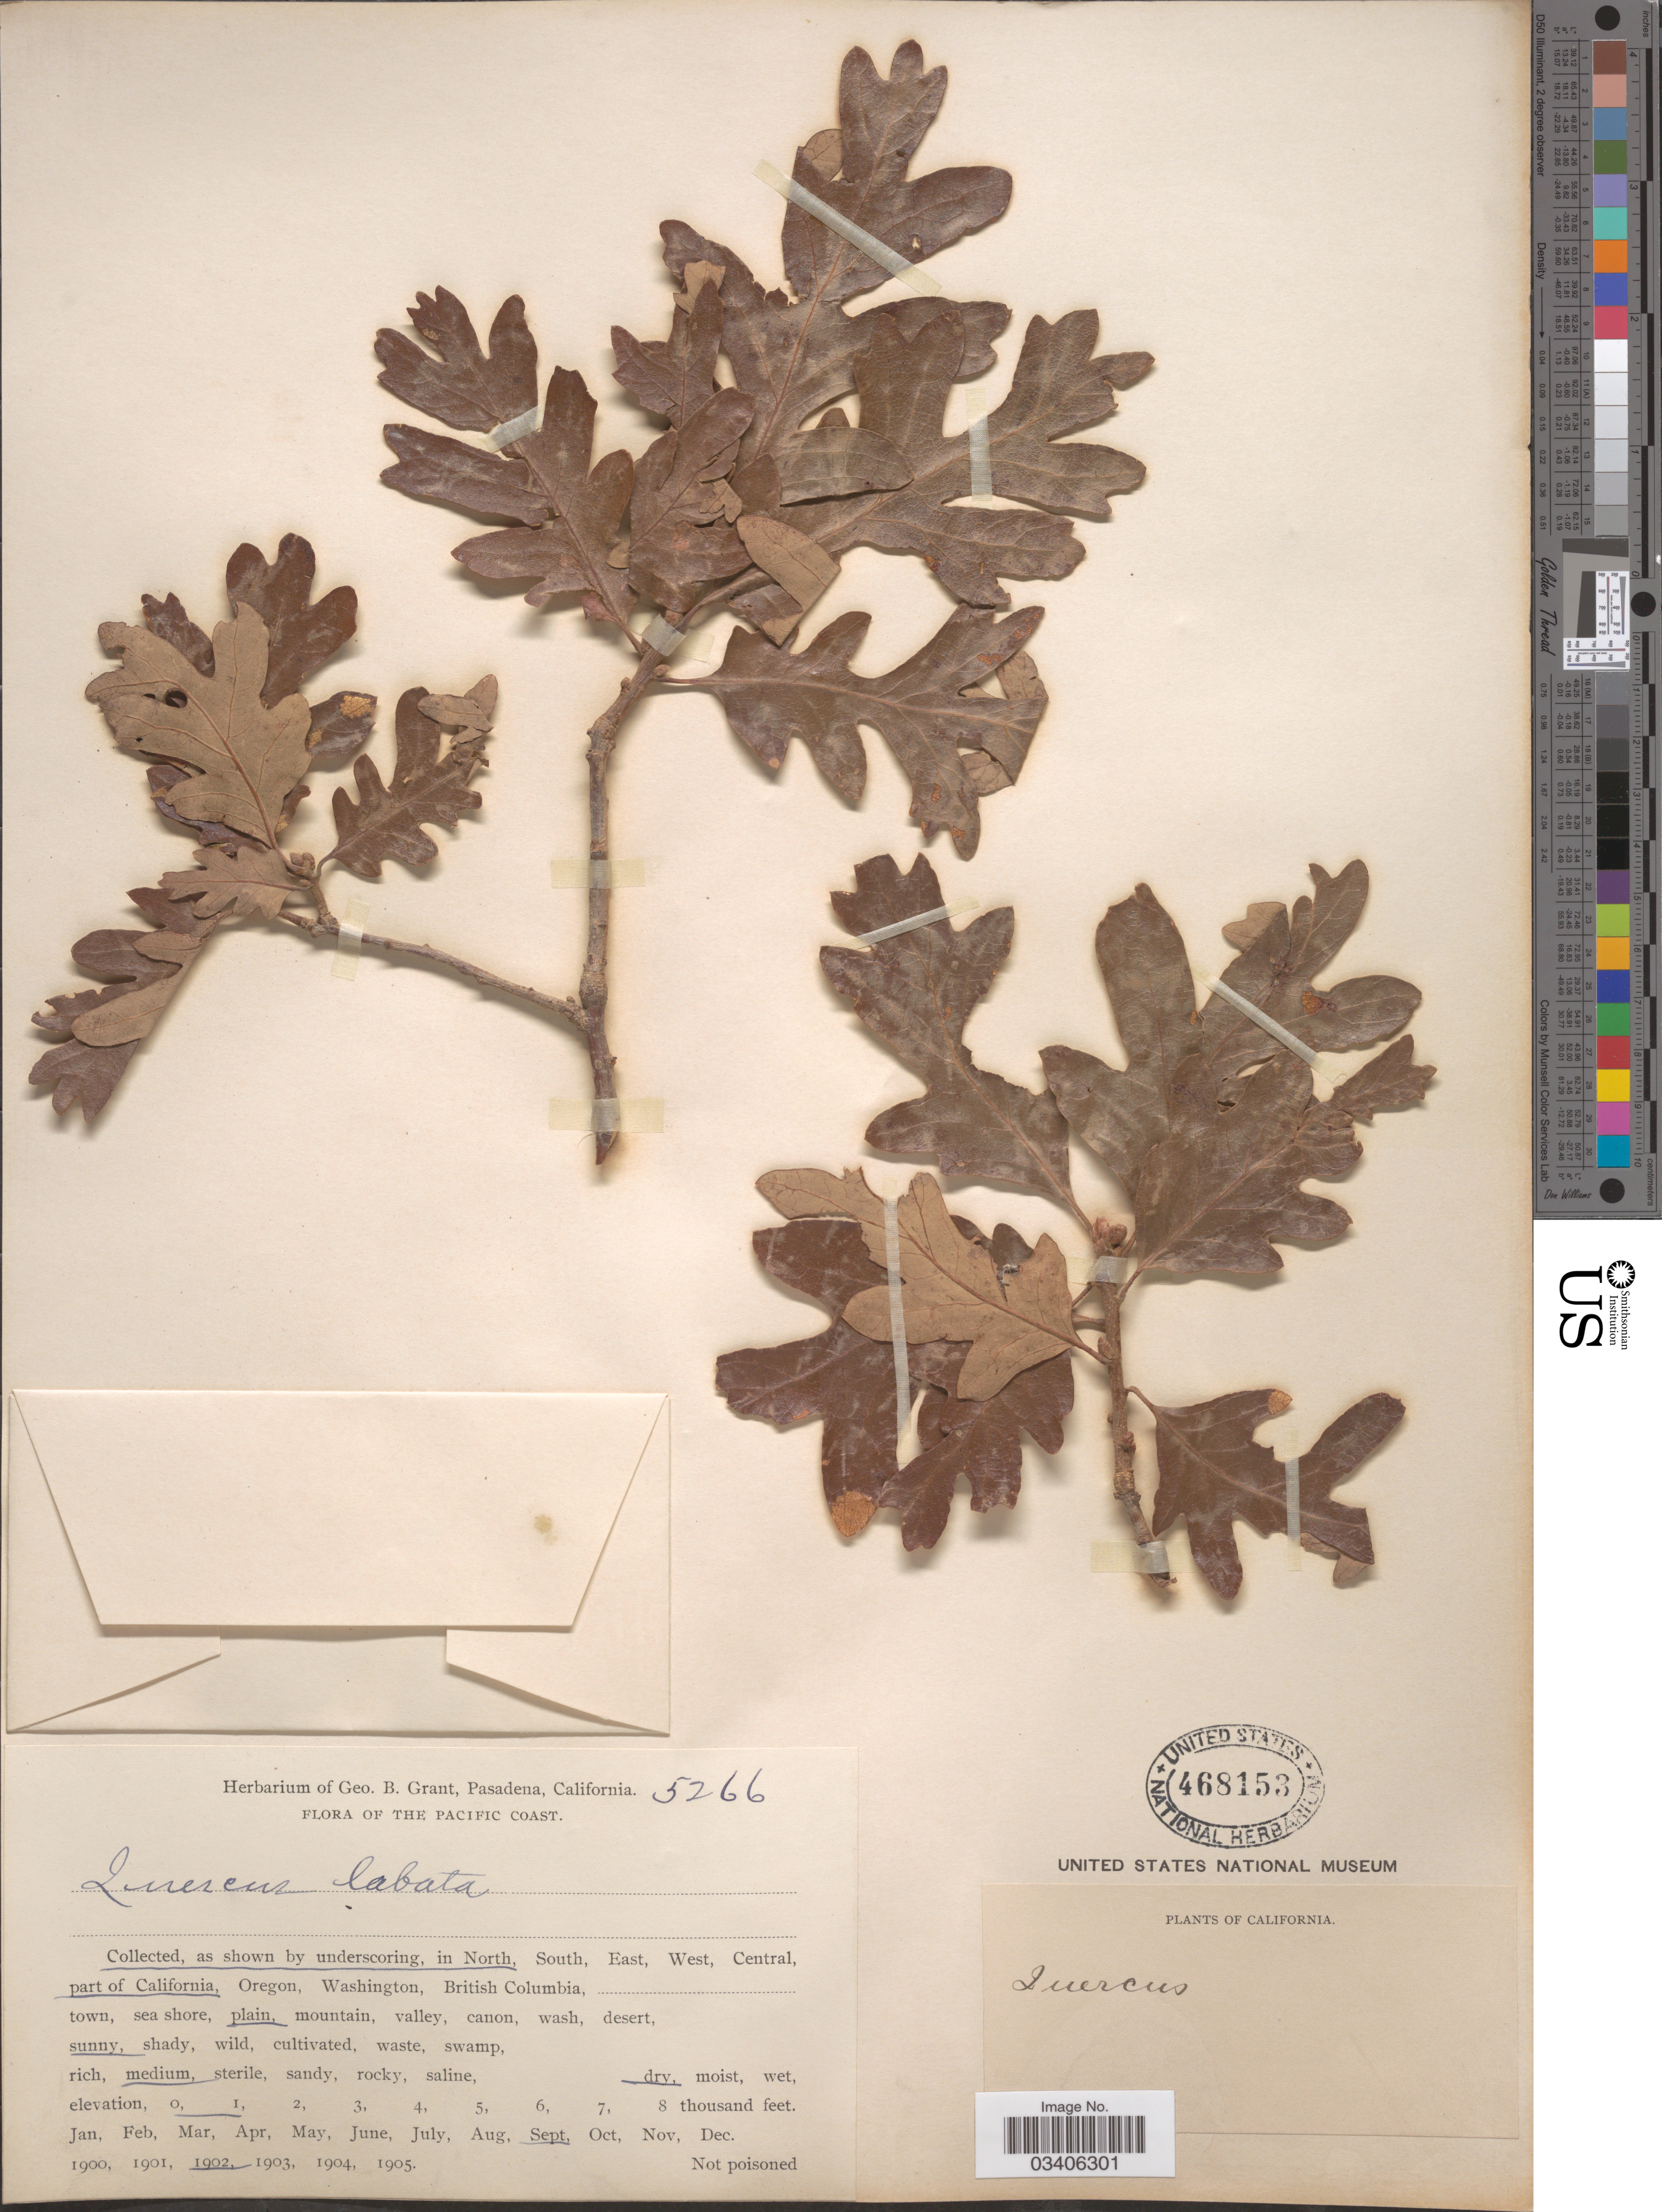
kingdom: Plantae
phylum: Tracheophyta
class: Magnoliopsida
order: Fagales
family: Fagaceae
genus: Quercus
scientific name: Quercus lobata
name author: Née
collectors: ex herb. Geo. B. Grant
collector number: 5266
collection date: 1902-09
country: United States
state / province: California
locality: The Pacific Coast. In North part of California.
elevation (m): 0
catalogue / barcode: US 468153